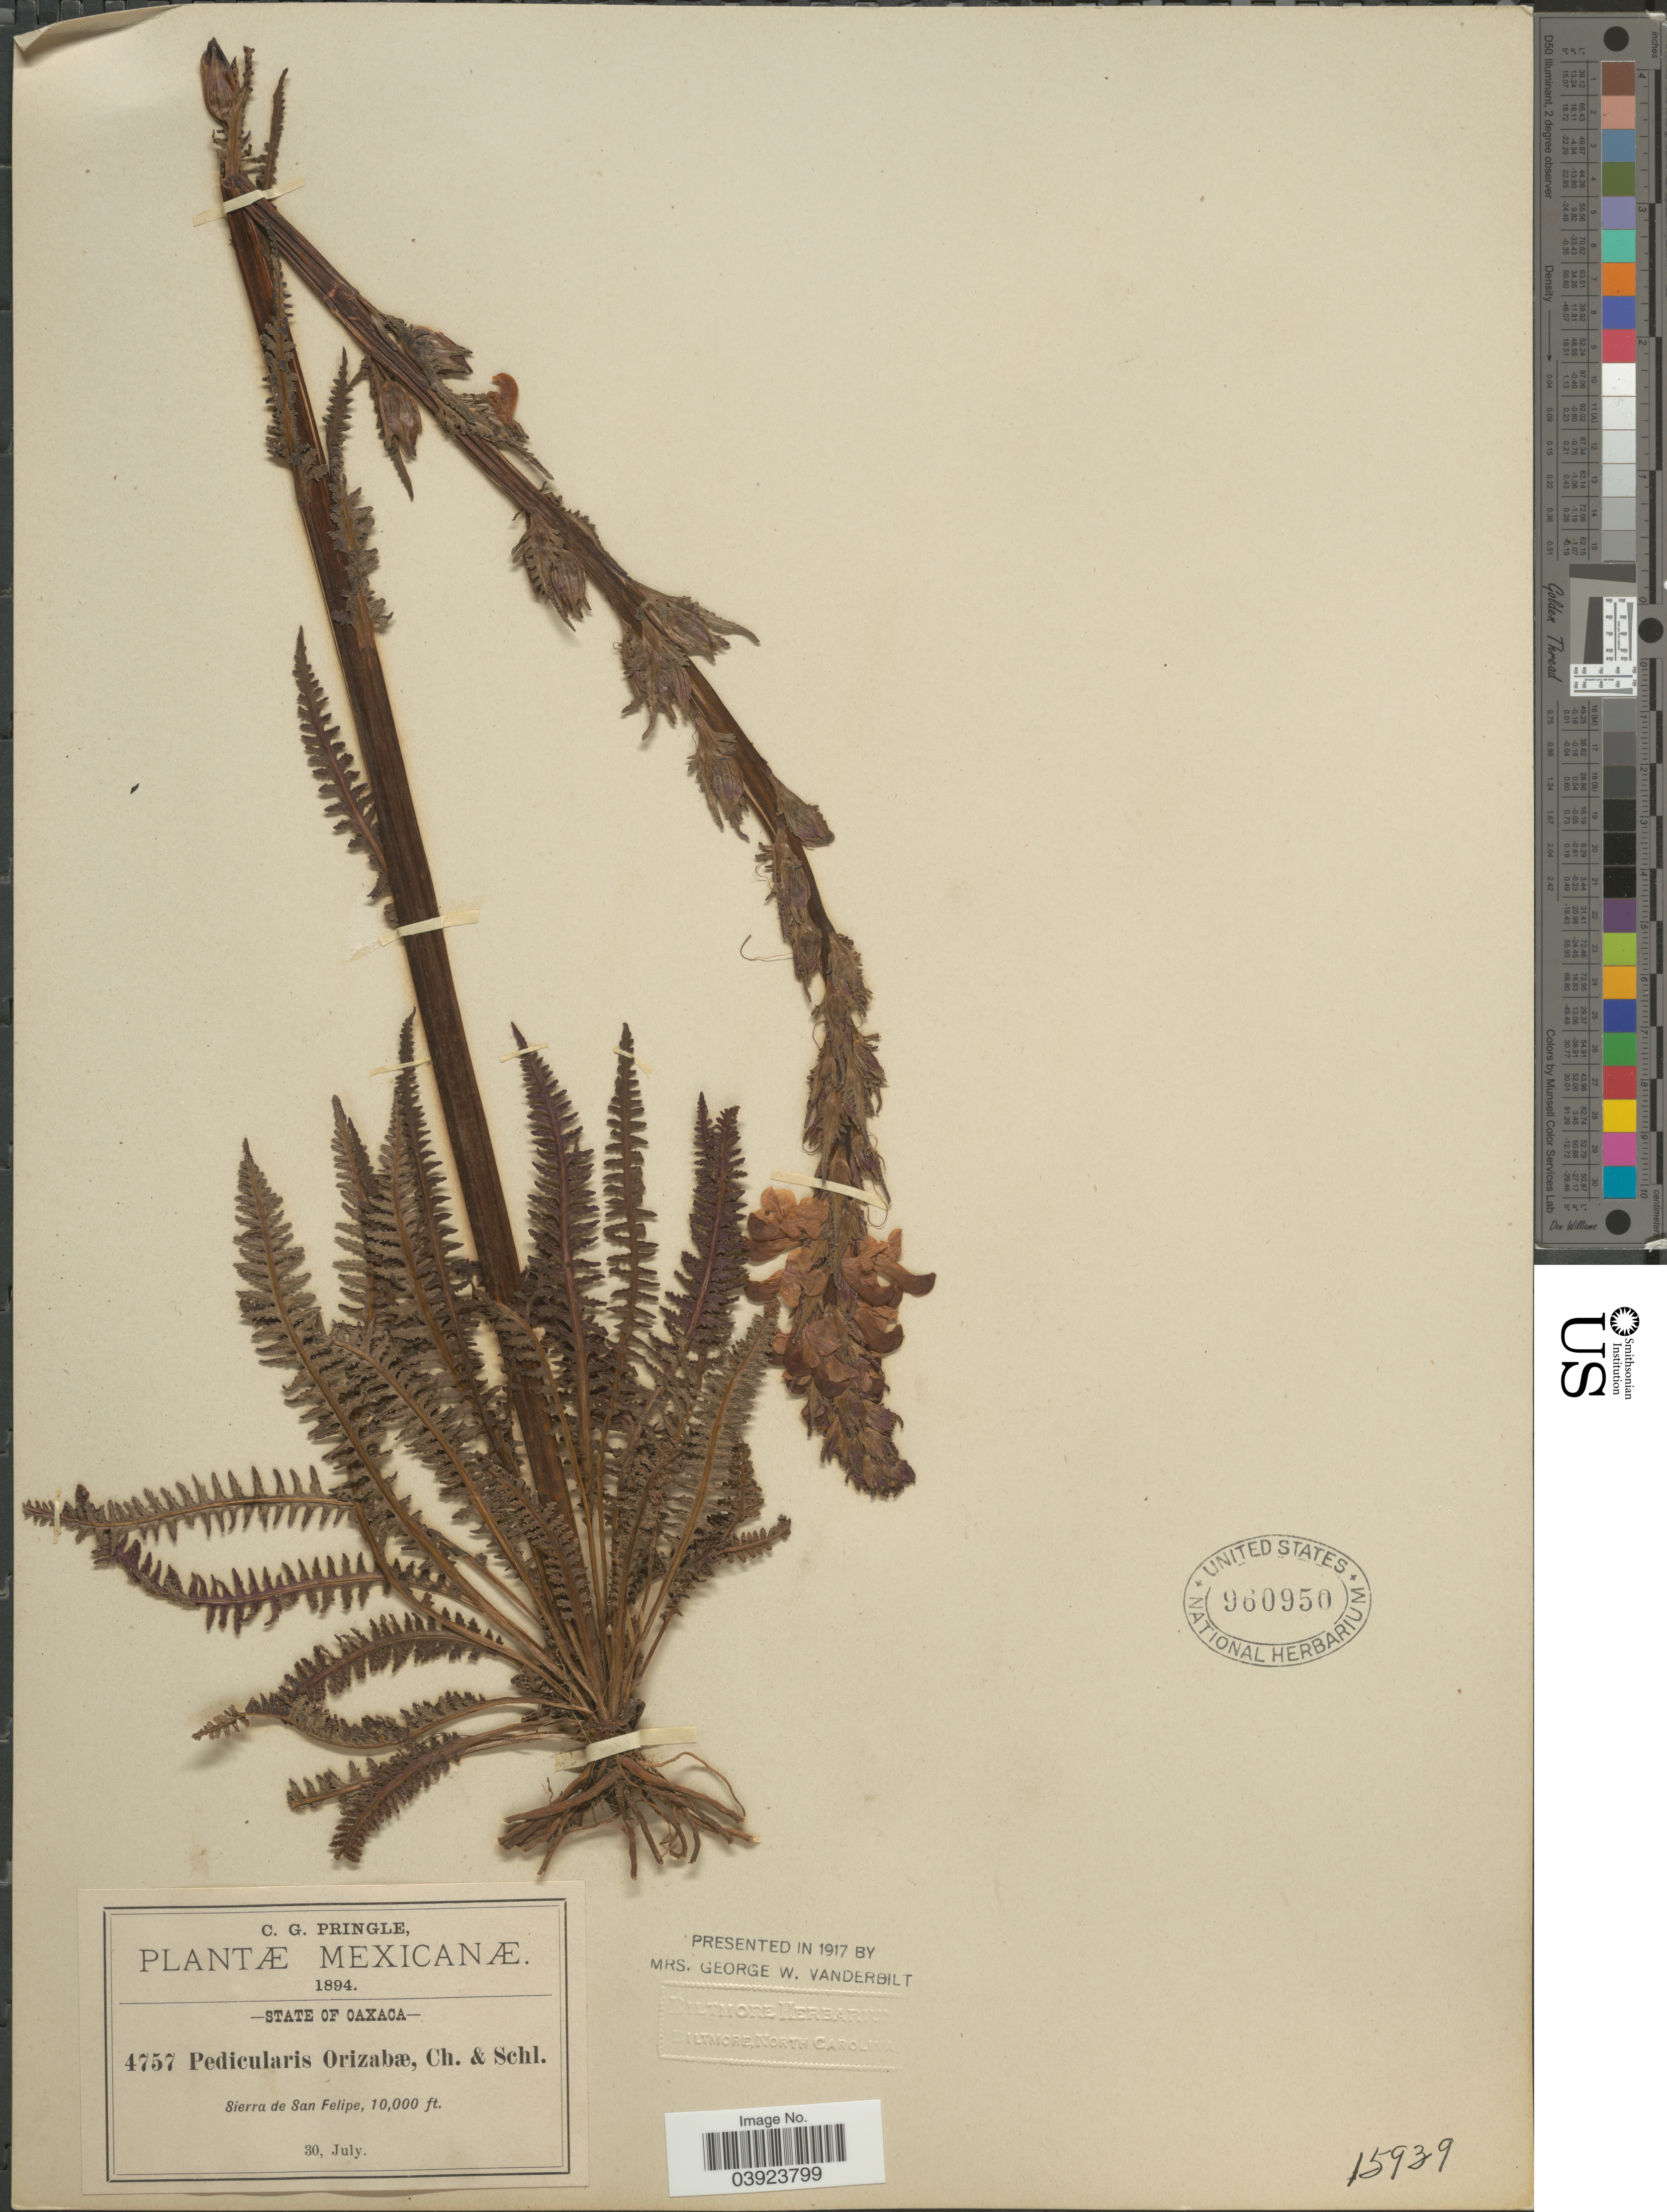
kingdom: Plantae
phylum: Tracheophyta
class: Magnoliopsida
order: Lamiales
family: Orobanchaceae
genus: Pedicularis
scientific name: Pedicularis orizabae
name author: Schltdl. & Cham.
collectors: C. G. Pringle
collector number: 4757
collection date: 1894-07-30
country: Mexico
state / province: Oaxaca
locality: Sierra de San Felipe.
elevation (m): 3048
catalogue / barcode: US 960950